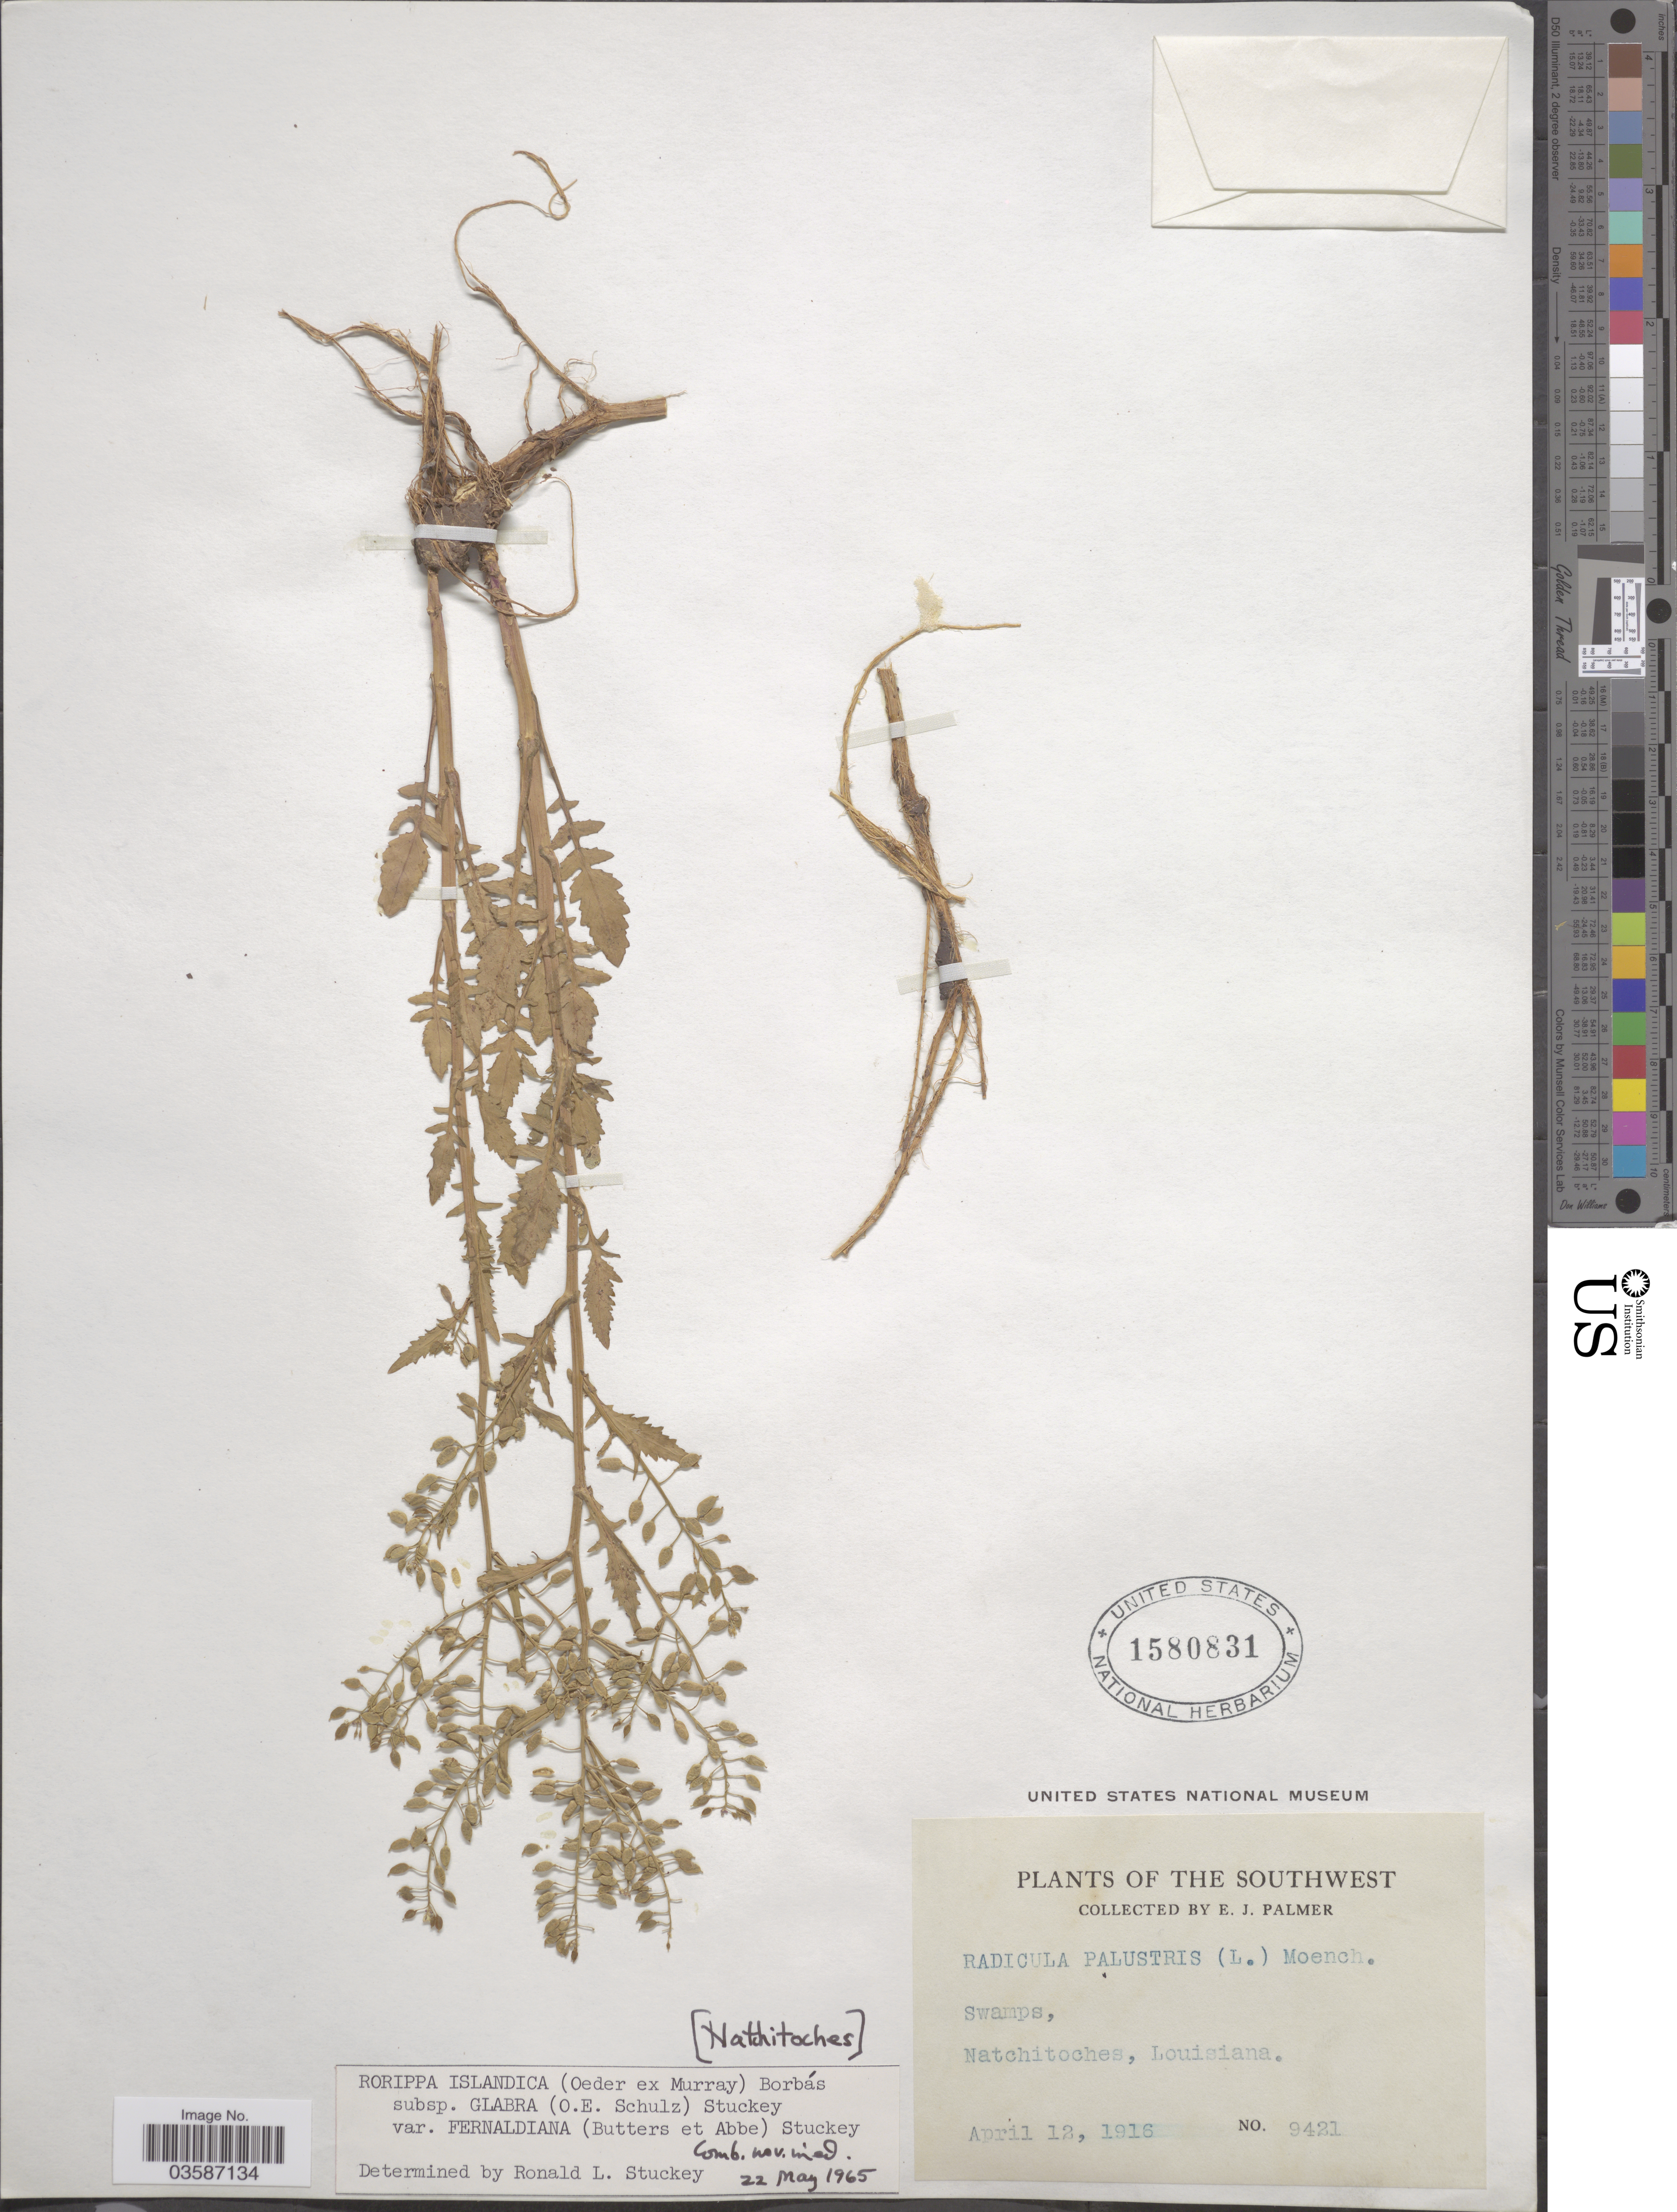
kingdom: Plantae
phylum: Tracheophyta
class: Magnoliopsida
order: Brassicales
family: Brassicaceae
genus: Rorippa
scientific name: Rorippa islandica var. fernaldiana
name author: Butters & Abbe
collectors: E. J. Palmer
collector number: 9421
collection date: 1916-04-12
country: United States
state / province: Louisiana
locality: The Southwest. Natchitoches. [Natchitoches].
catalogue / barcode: US 1580831